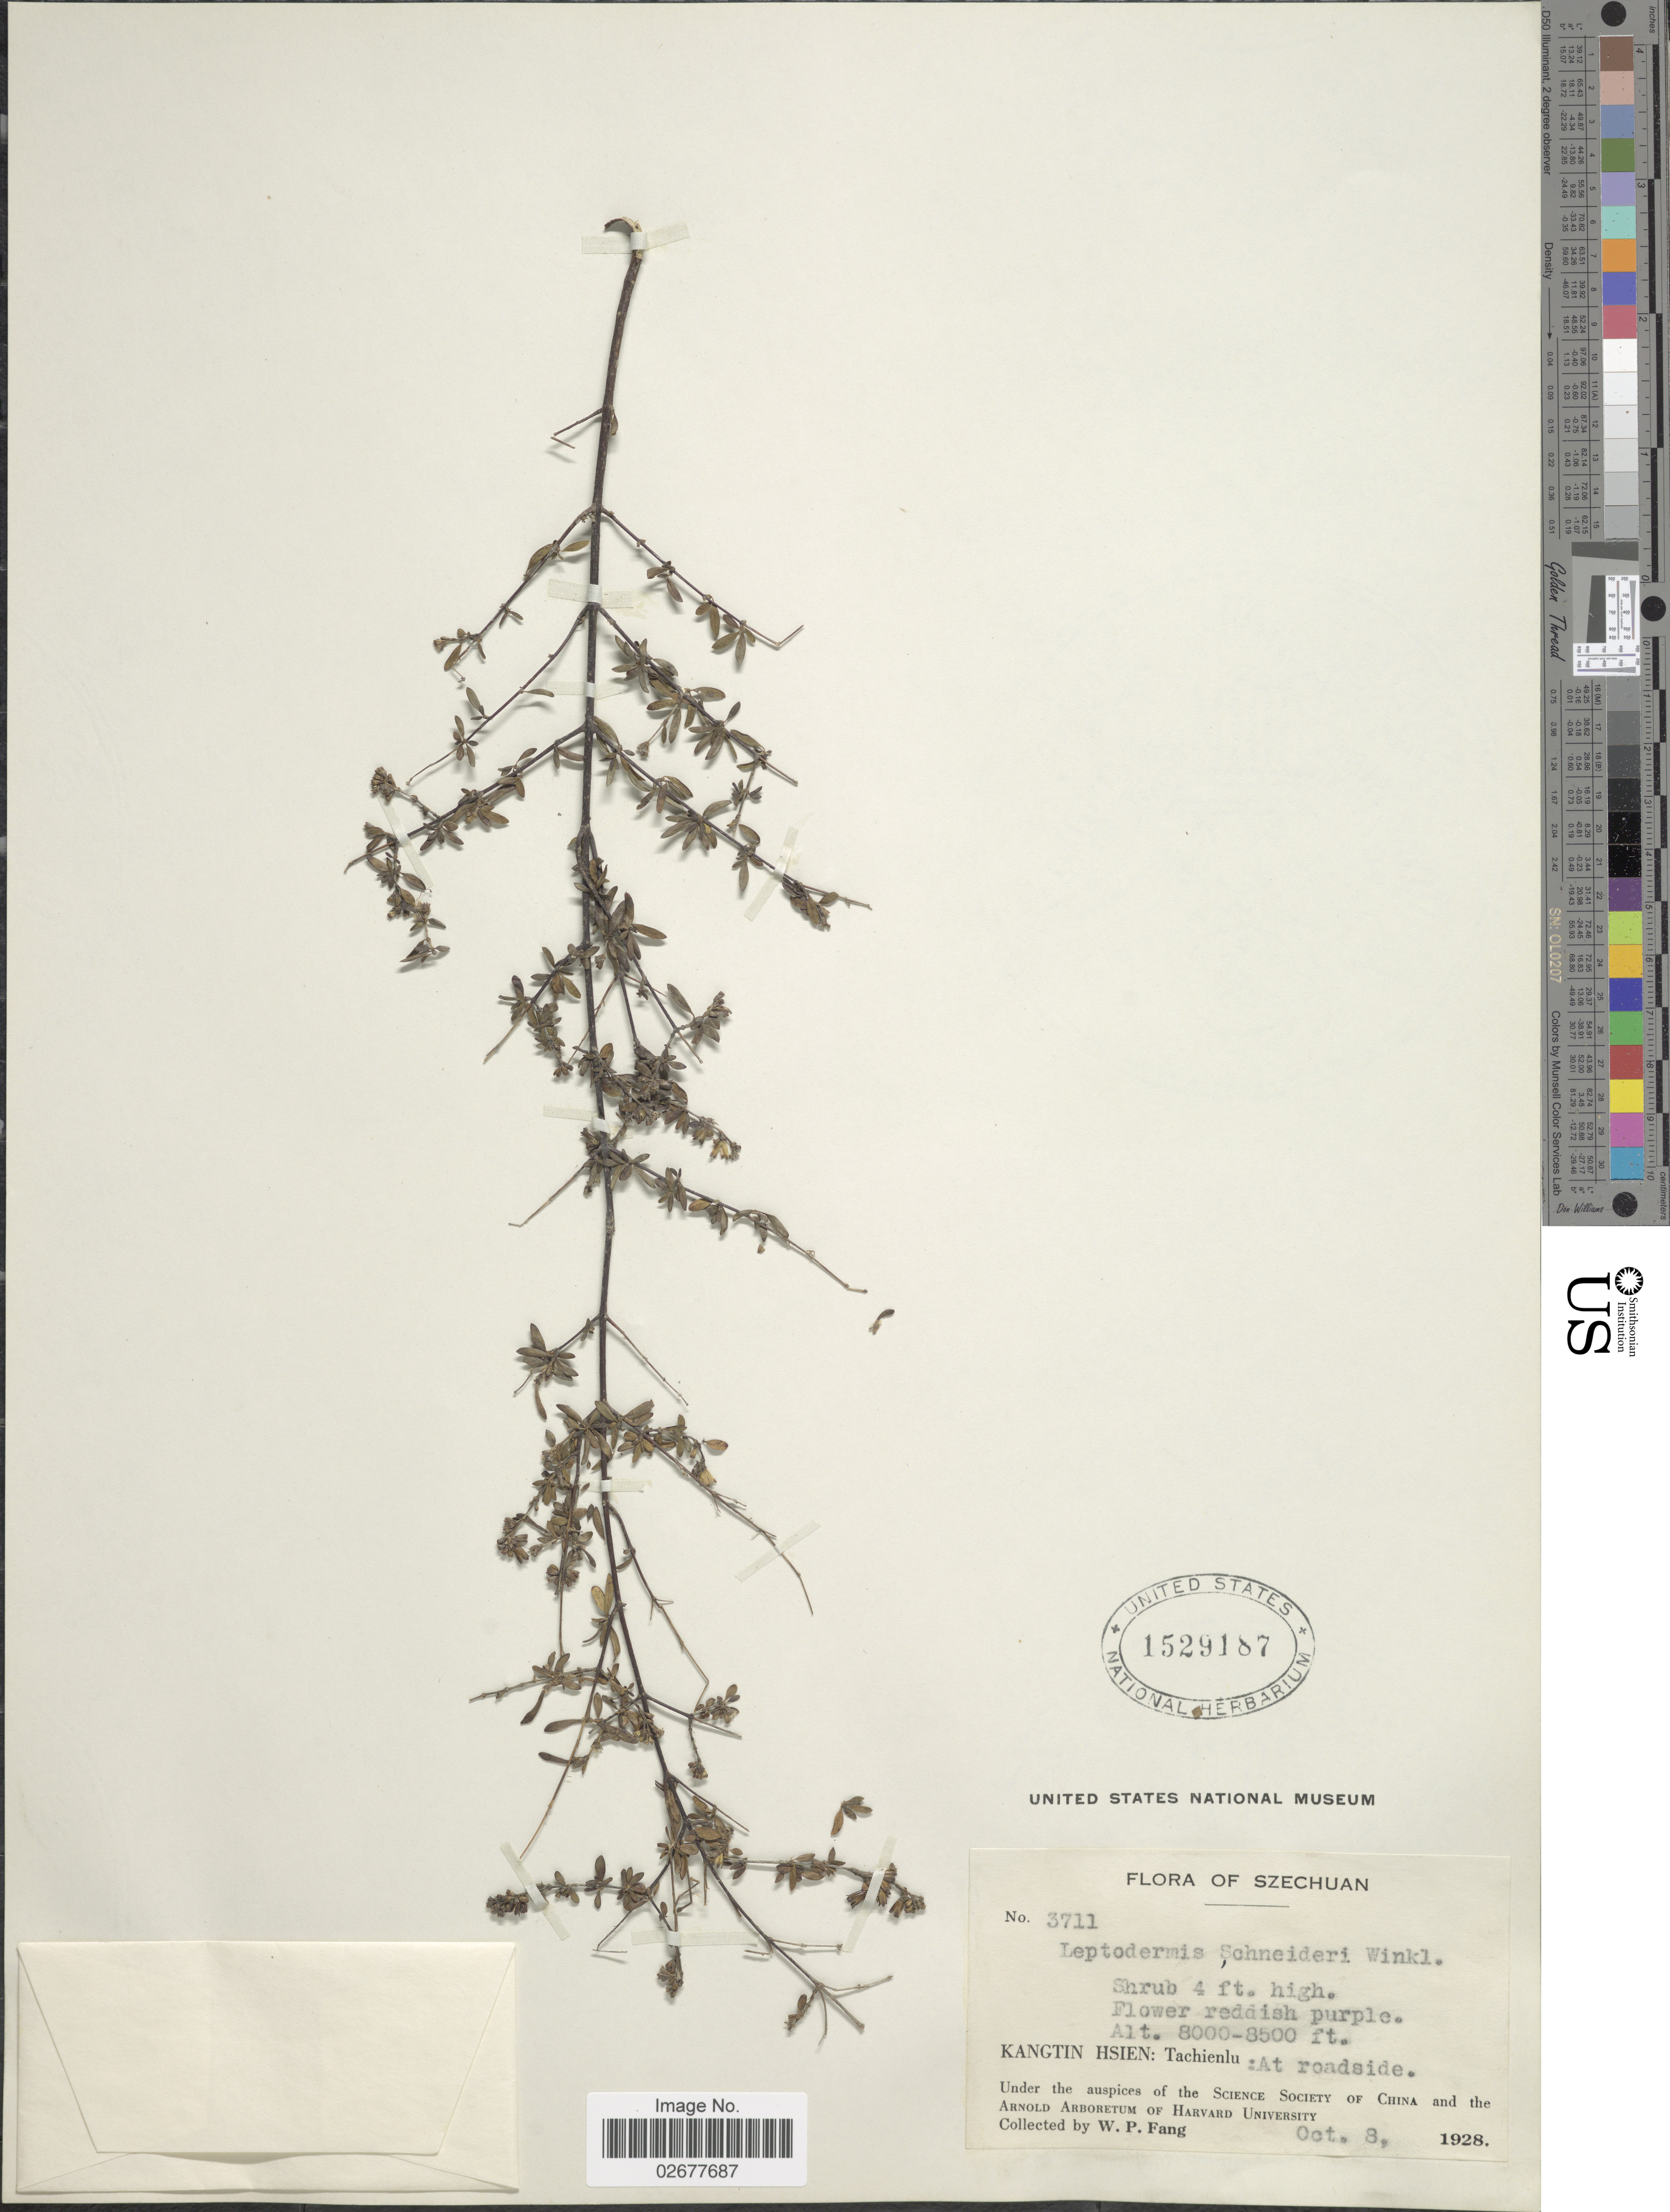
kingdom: Plantae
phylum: Tracheophyta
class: Magnoliopsida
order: Gentianales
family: Rubiaceae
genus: Leptodermis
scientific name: Leptodermis schneideri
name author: H.J.P. Winkl.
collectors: W. P. Fang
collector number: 3711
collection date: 1928-10-08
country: China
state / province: Sichuan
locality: Szechuan. Kangtin Hsien: Tachienlu: At roadside.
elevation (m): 2438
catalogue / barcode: US 1529187